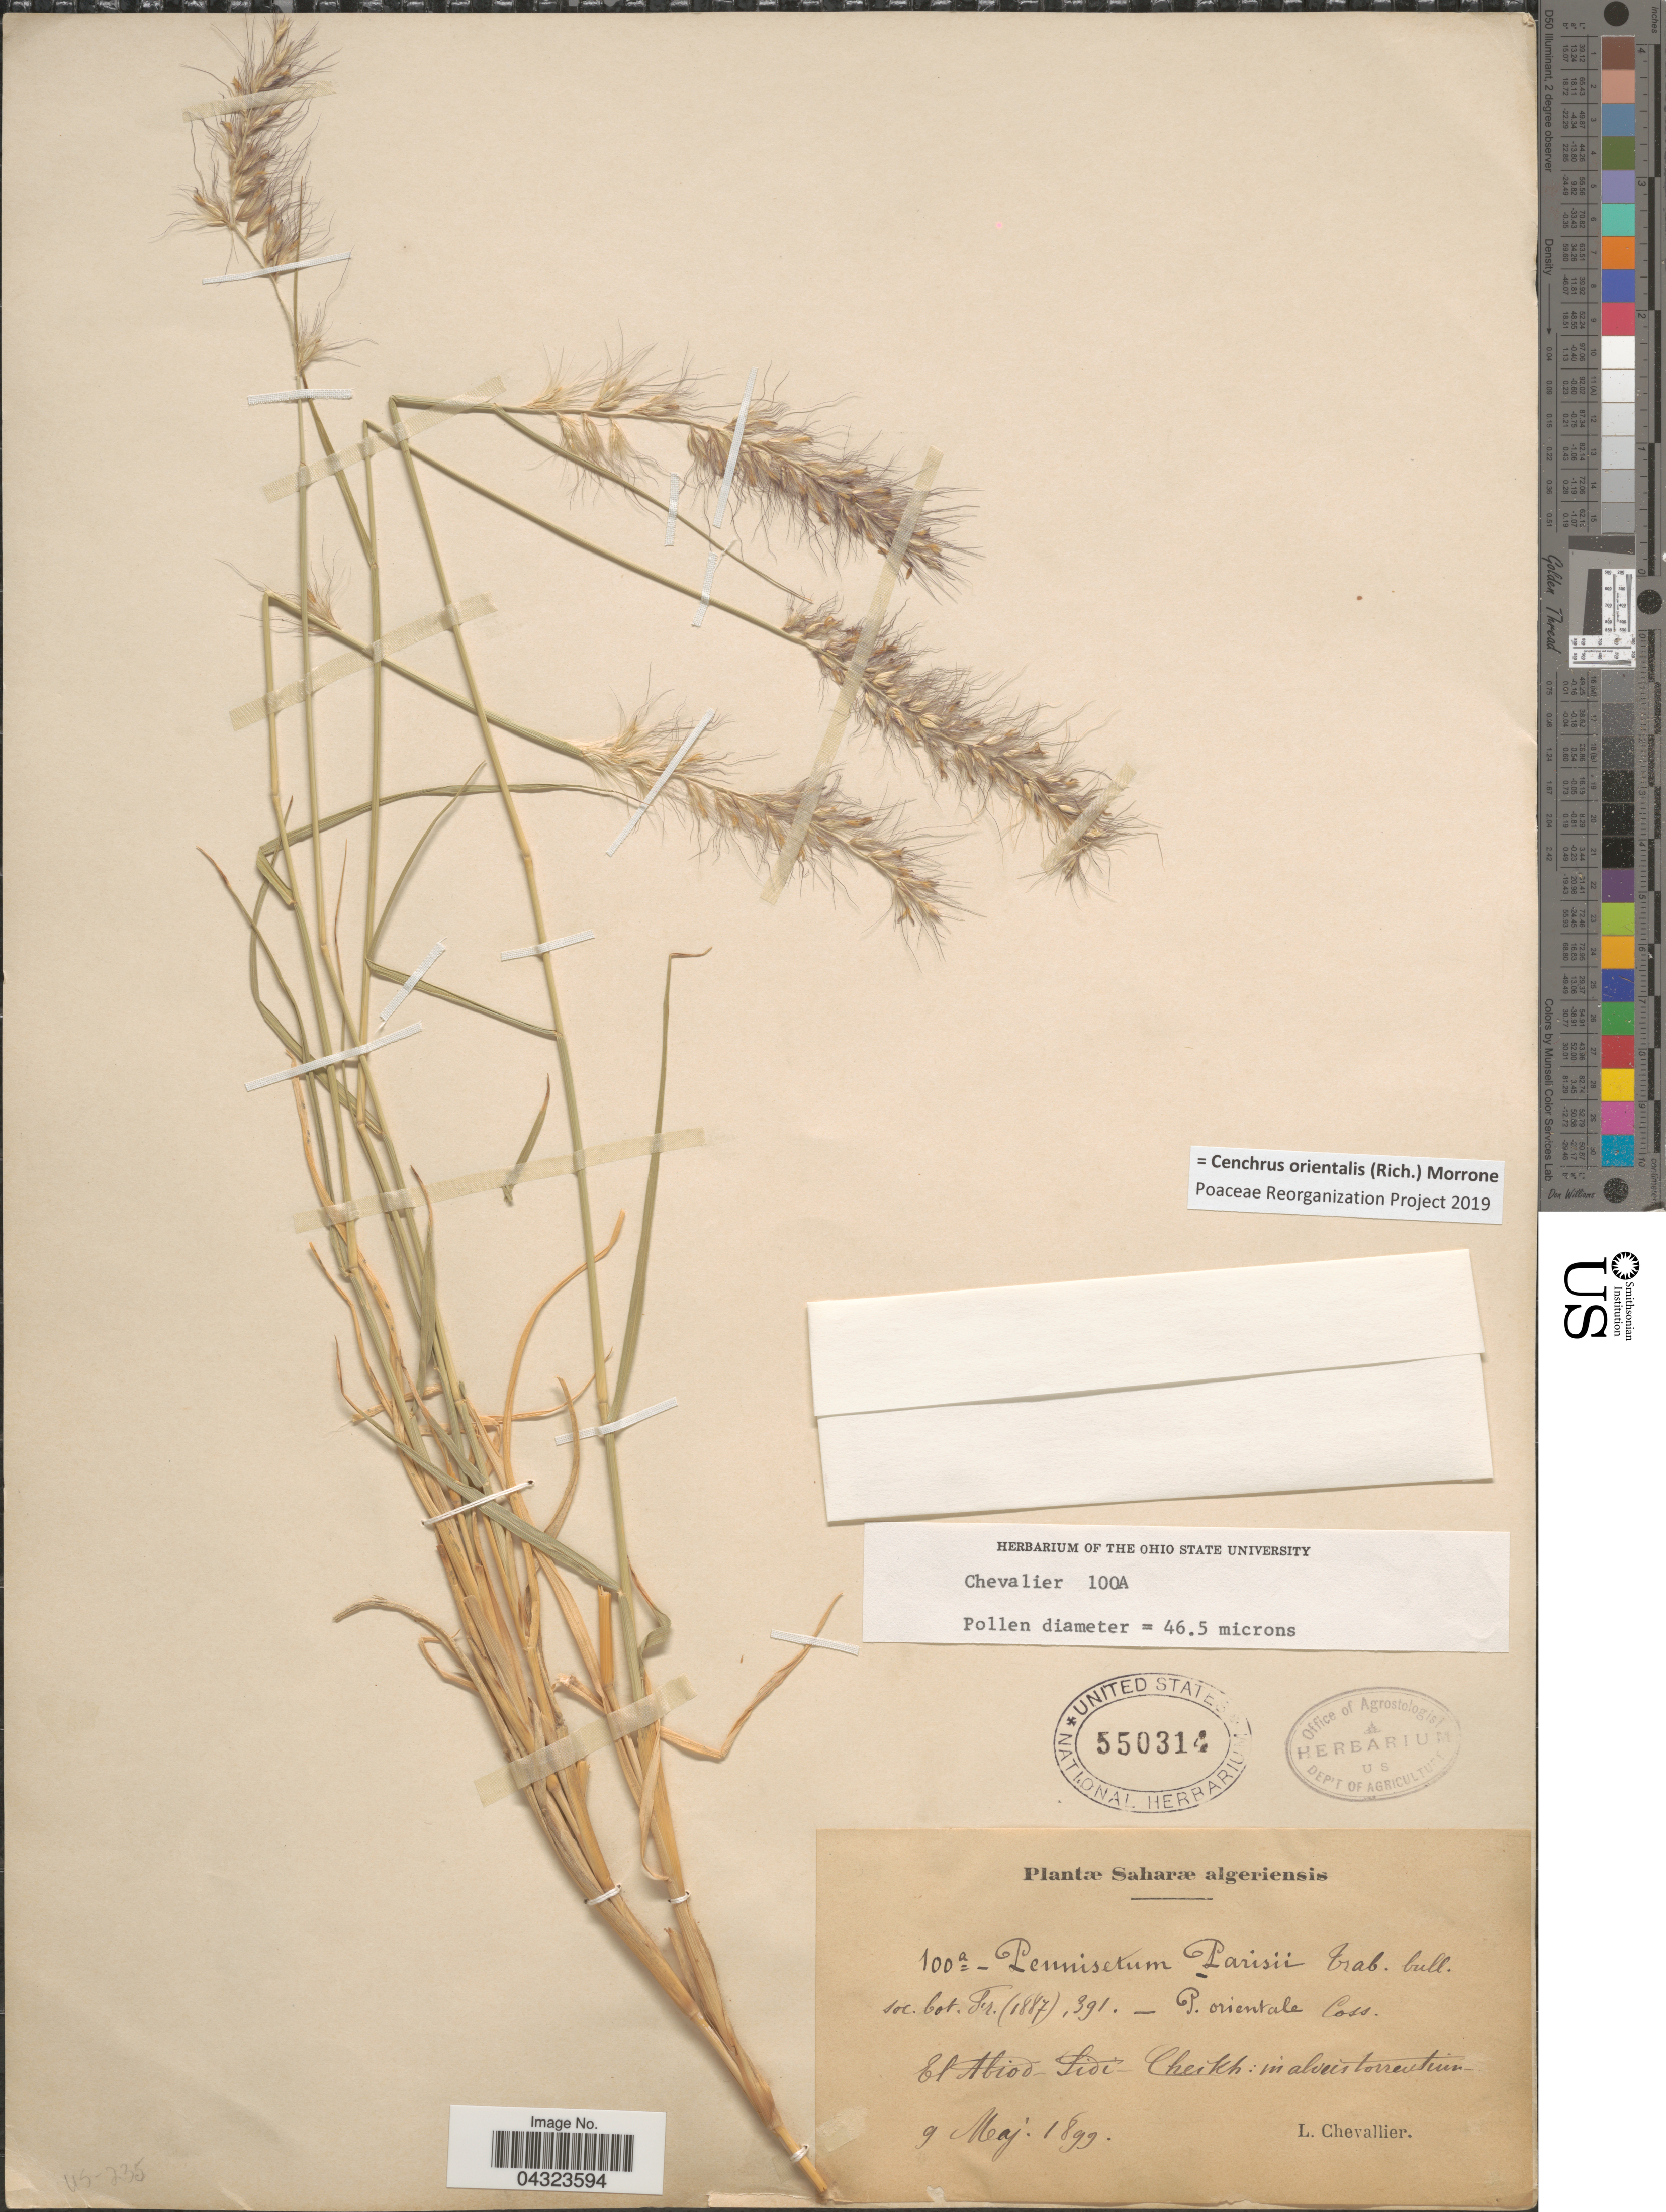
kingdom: Plantae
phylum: Tracheophyta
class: Liliopsida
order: Poales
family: Poaceae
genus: Cenchrus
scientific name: Cenchrus orientalis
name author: (Rich.) Morrone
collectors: L. Chevallier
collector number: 100a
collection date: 1899-05-09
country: Algeria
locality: Saharæ algeriensis. El Abiod-Sidi-Cheikh.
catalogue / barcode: US 550314